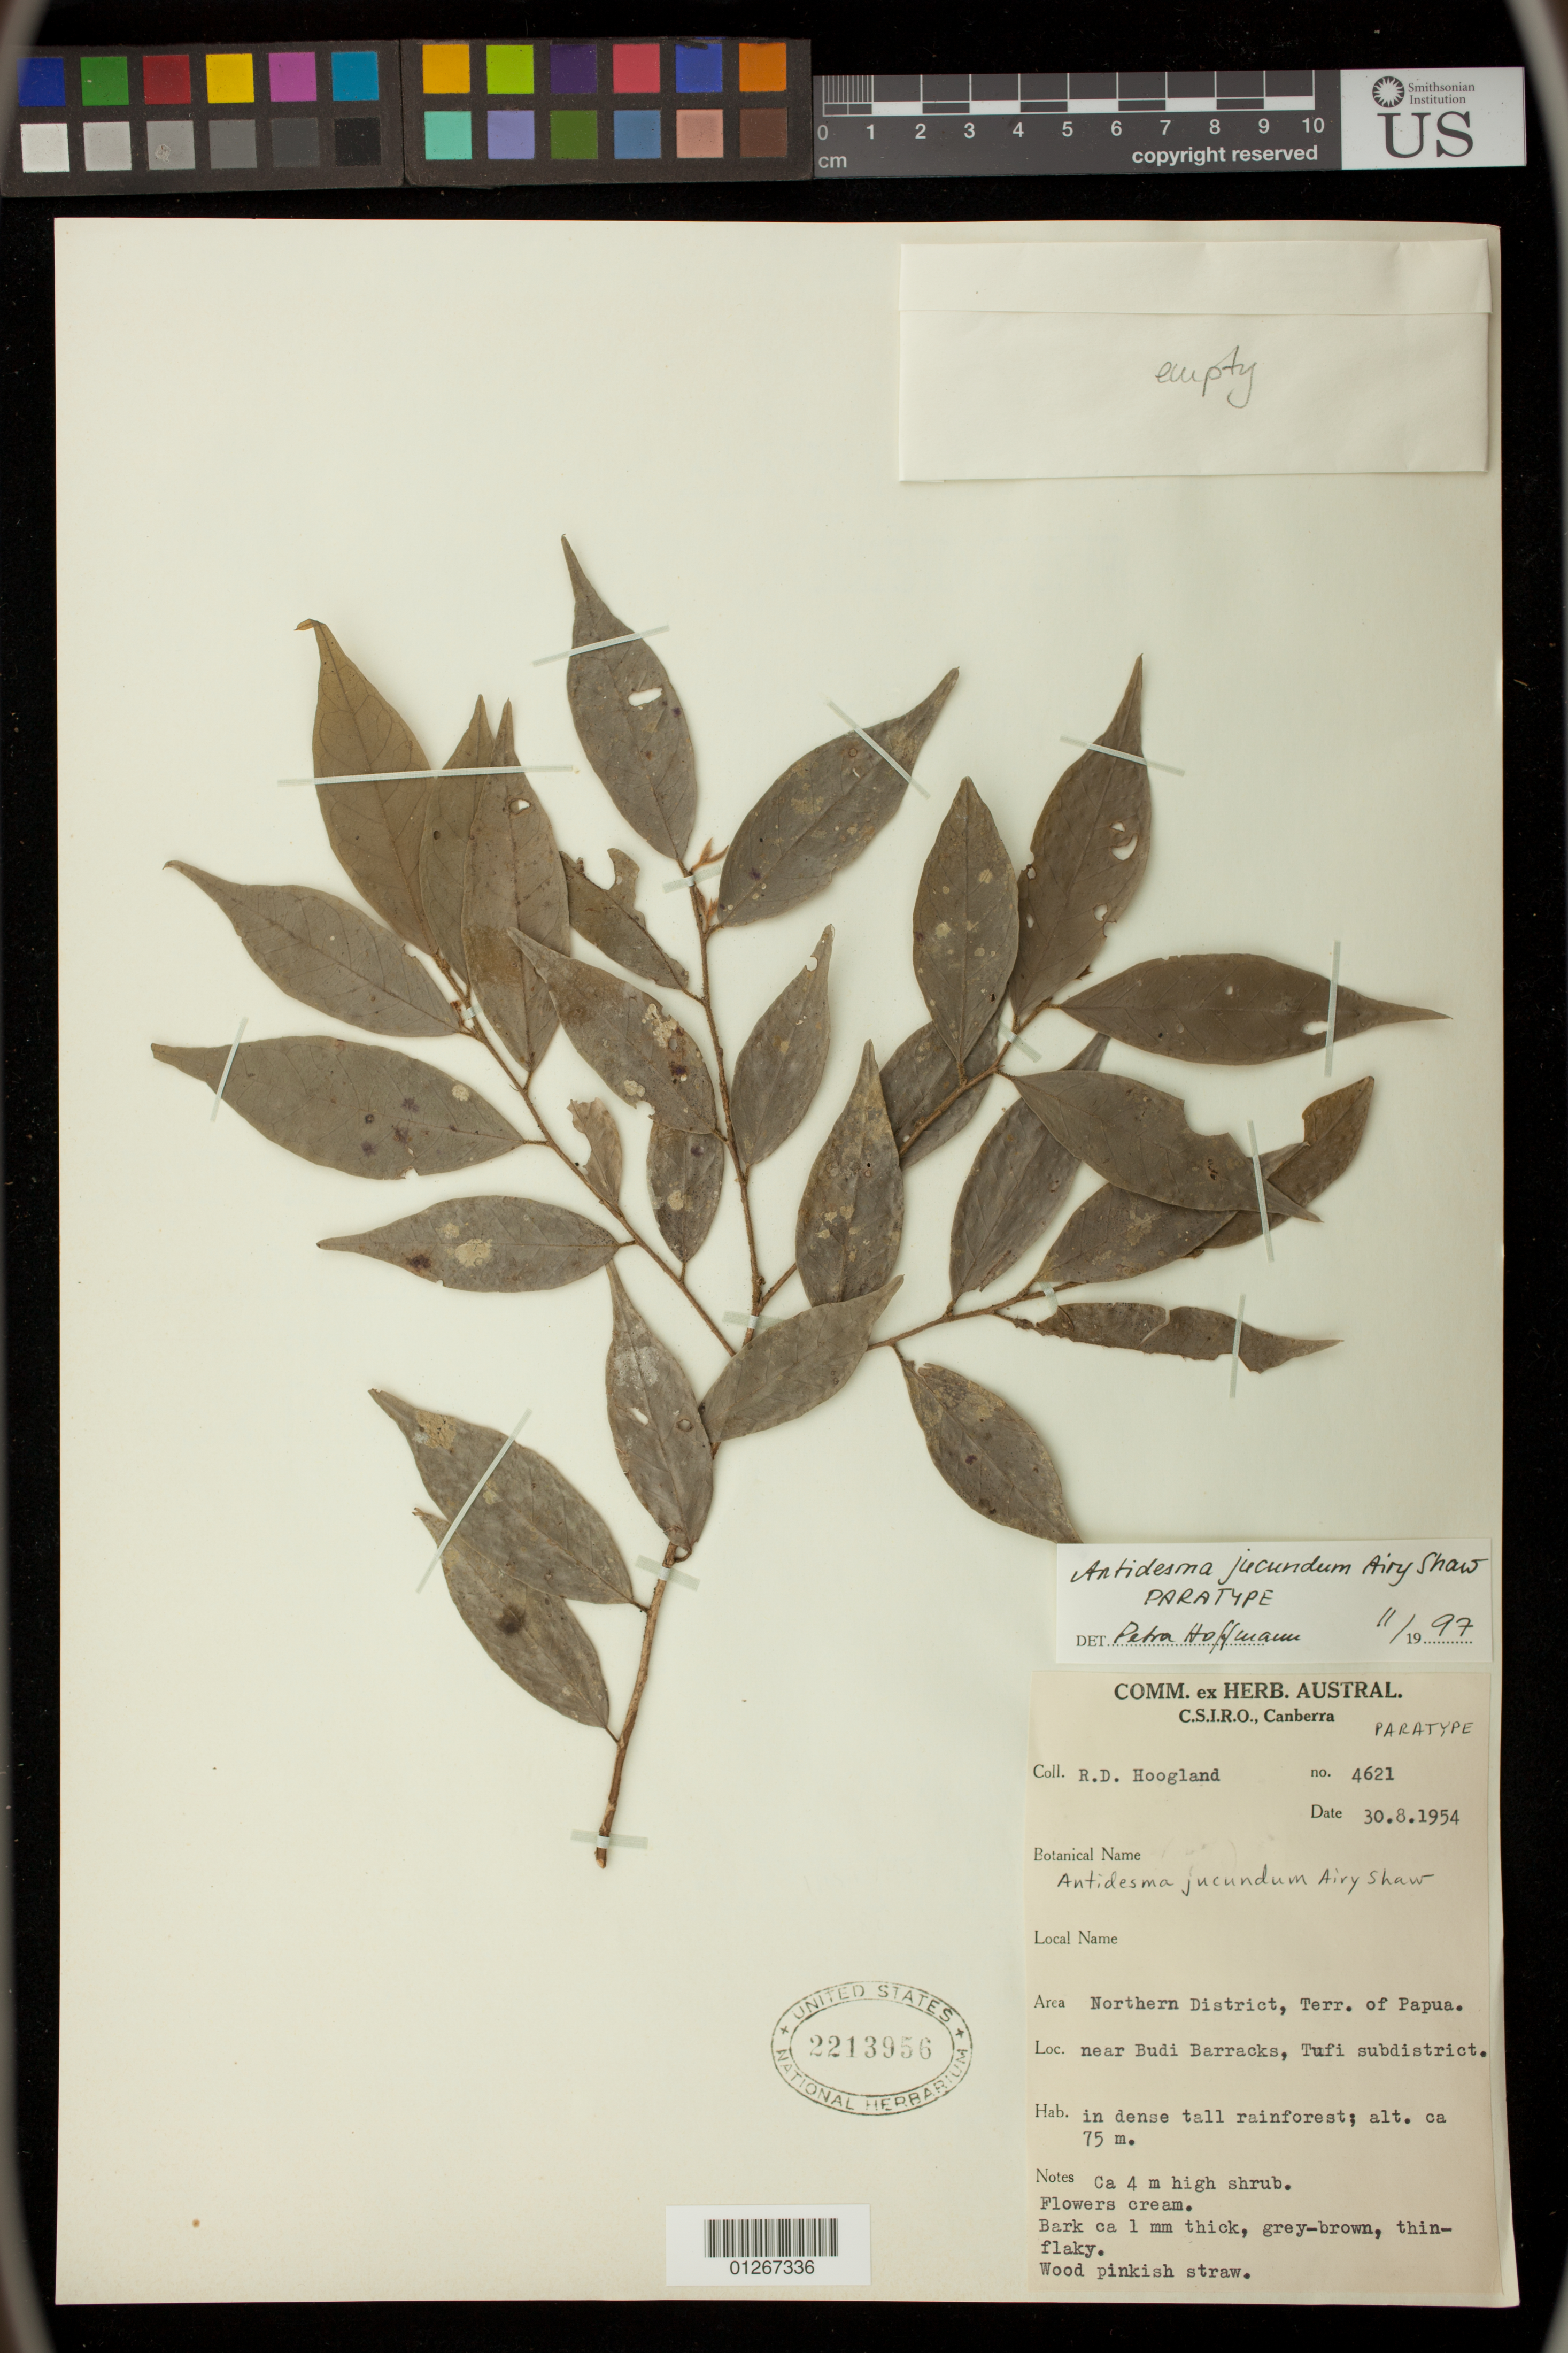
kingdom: Plantae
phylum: Tracheophyta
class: Magnoliopsida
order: Malpighiales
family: Phyllanthaceae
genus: Antidesma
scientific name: Antidesma jucundum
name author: Airy Shaw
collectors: R. D. Hoogland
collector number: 4621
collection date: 1954-08-30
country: Papua New Guinea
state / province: Northern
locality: Near Budi Barracks, Tufi subdistrict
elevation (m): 75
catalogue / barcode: US 2213956